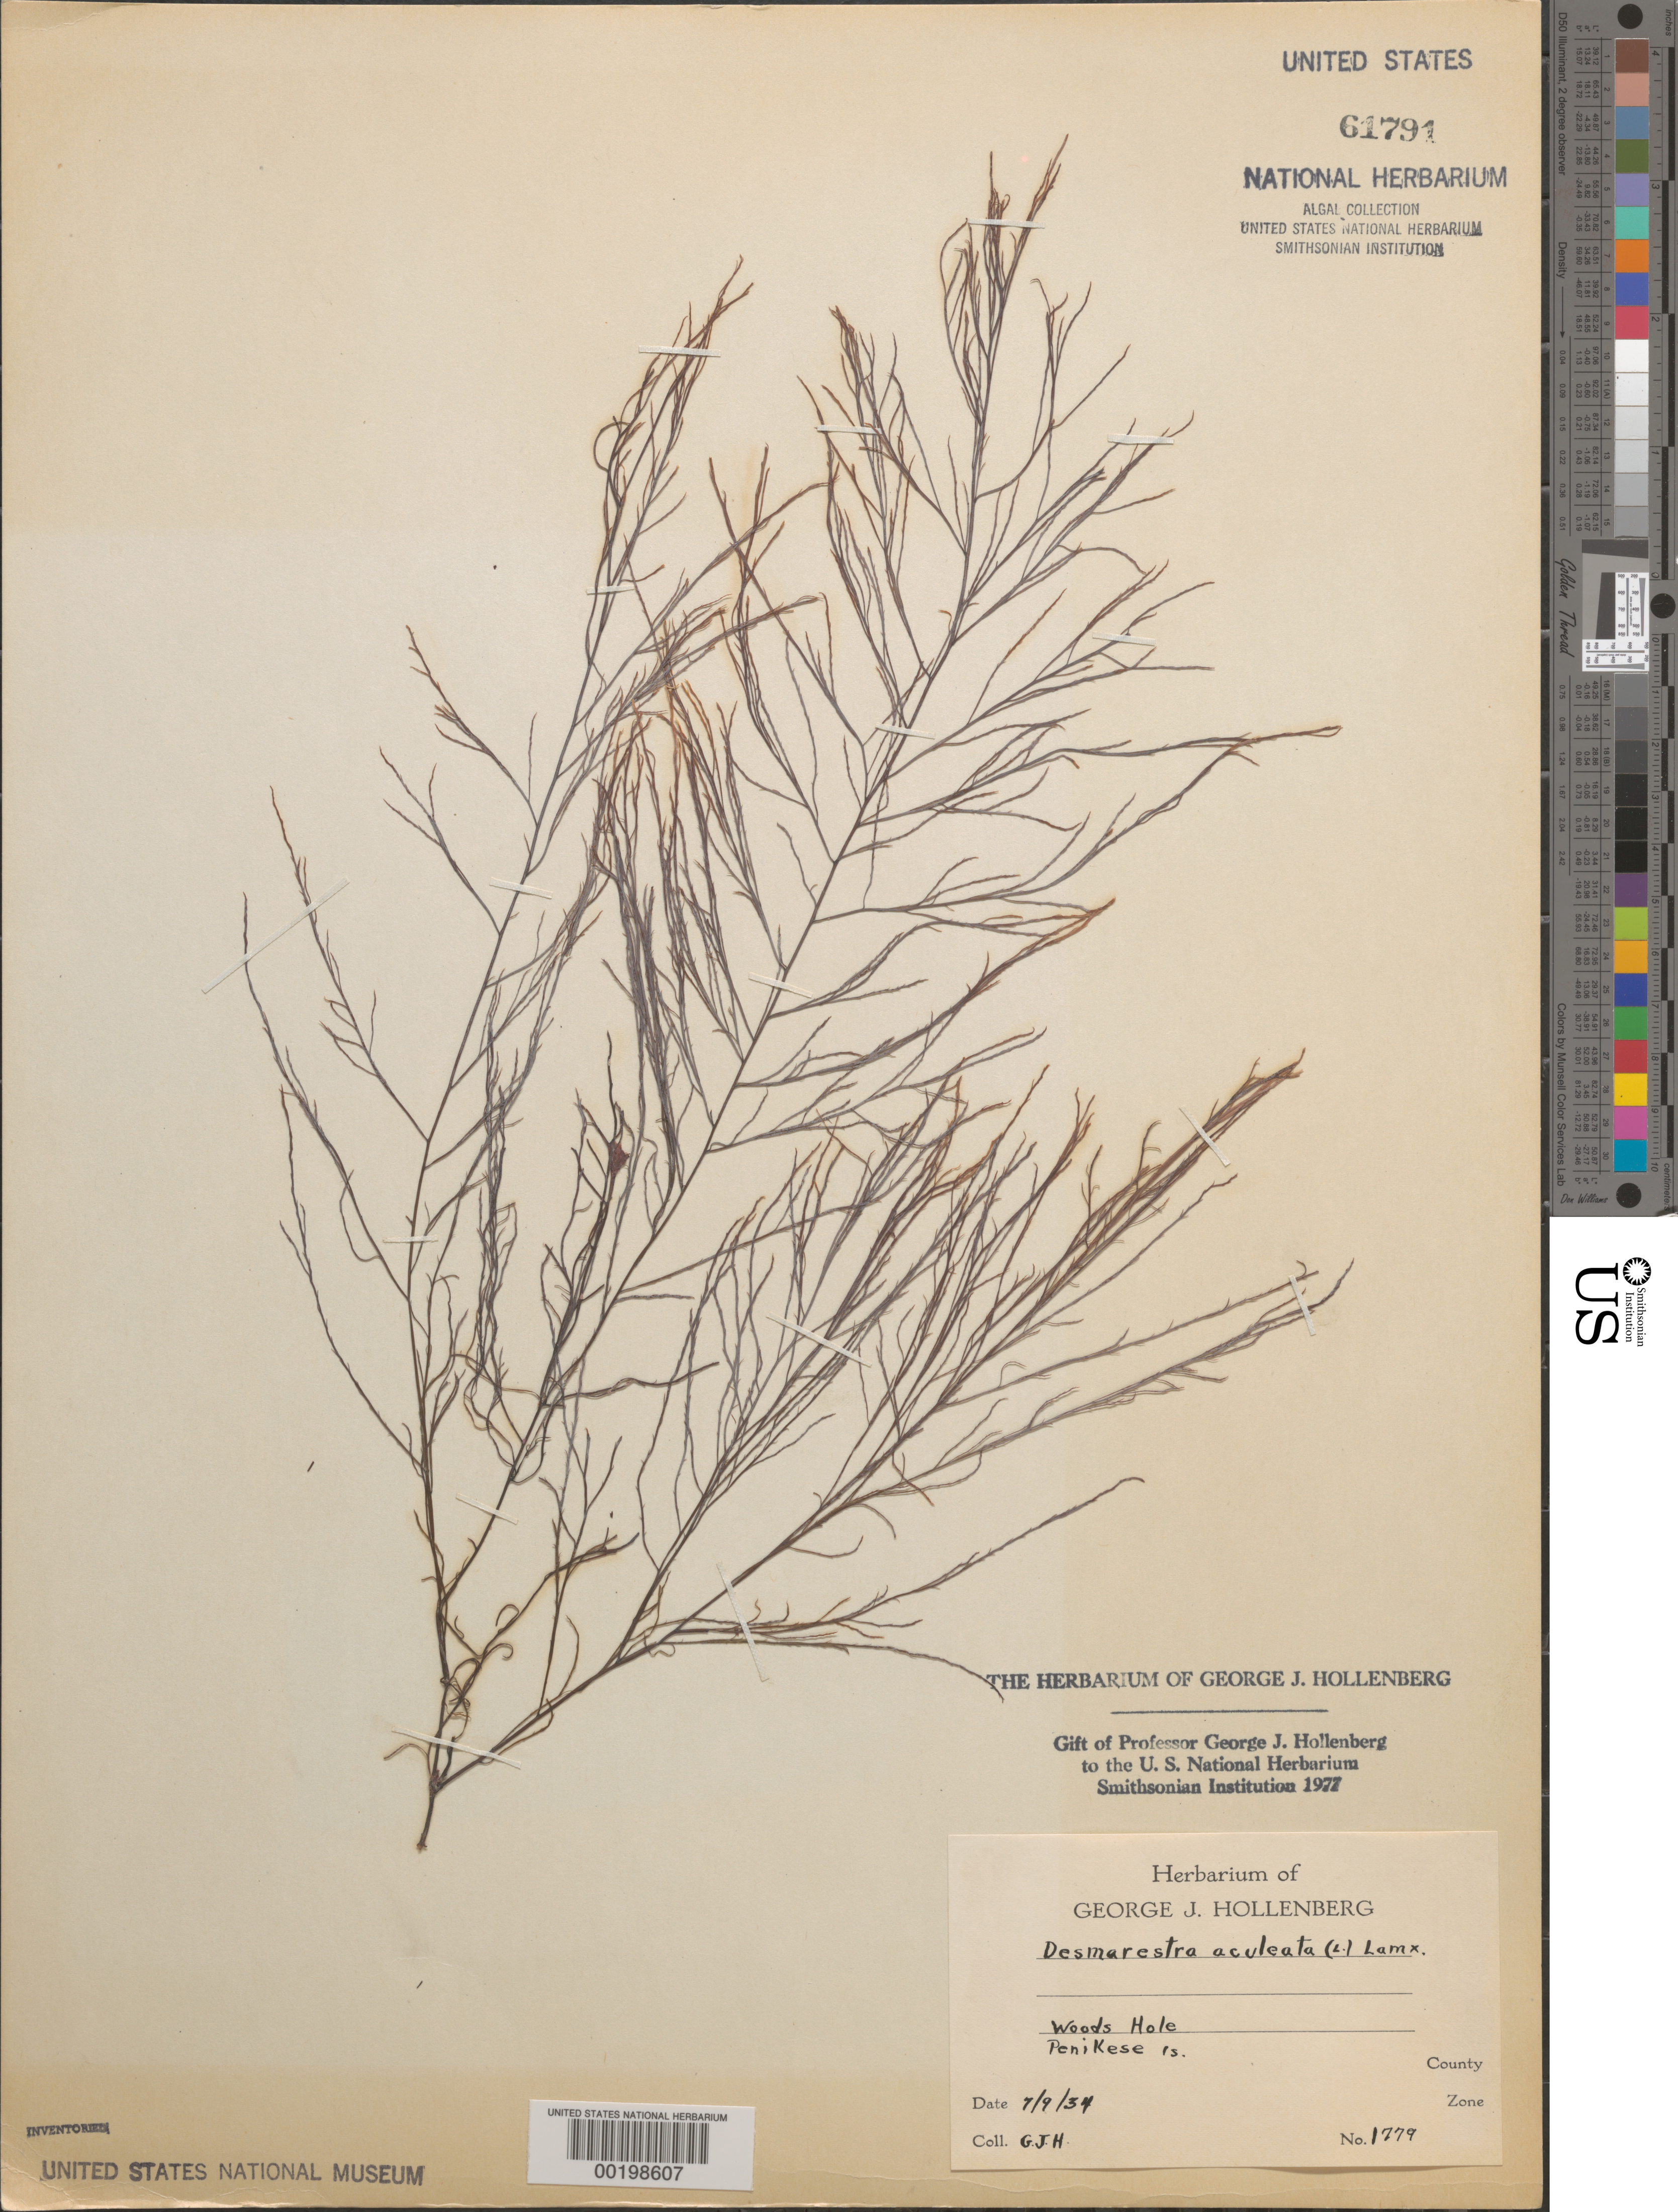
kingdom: Chromista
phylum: Ochrophyta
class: Phaeophyceae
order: Desmarestiales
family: Desmarestiaceae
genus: Desmarestia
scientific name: Desmarestia aculeata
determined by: Hollenberg, George J.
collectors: G. Hollenberg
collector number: GJH 1779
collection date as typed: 09 Jul 1934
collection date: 1934-07-09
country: United States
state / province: Massachusetts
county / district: Dukes County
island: Penikese Island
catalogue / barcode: US 61791